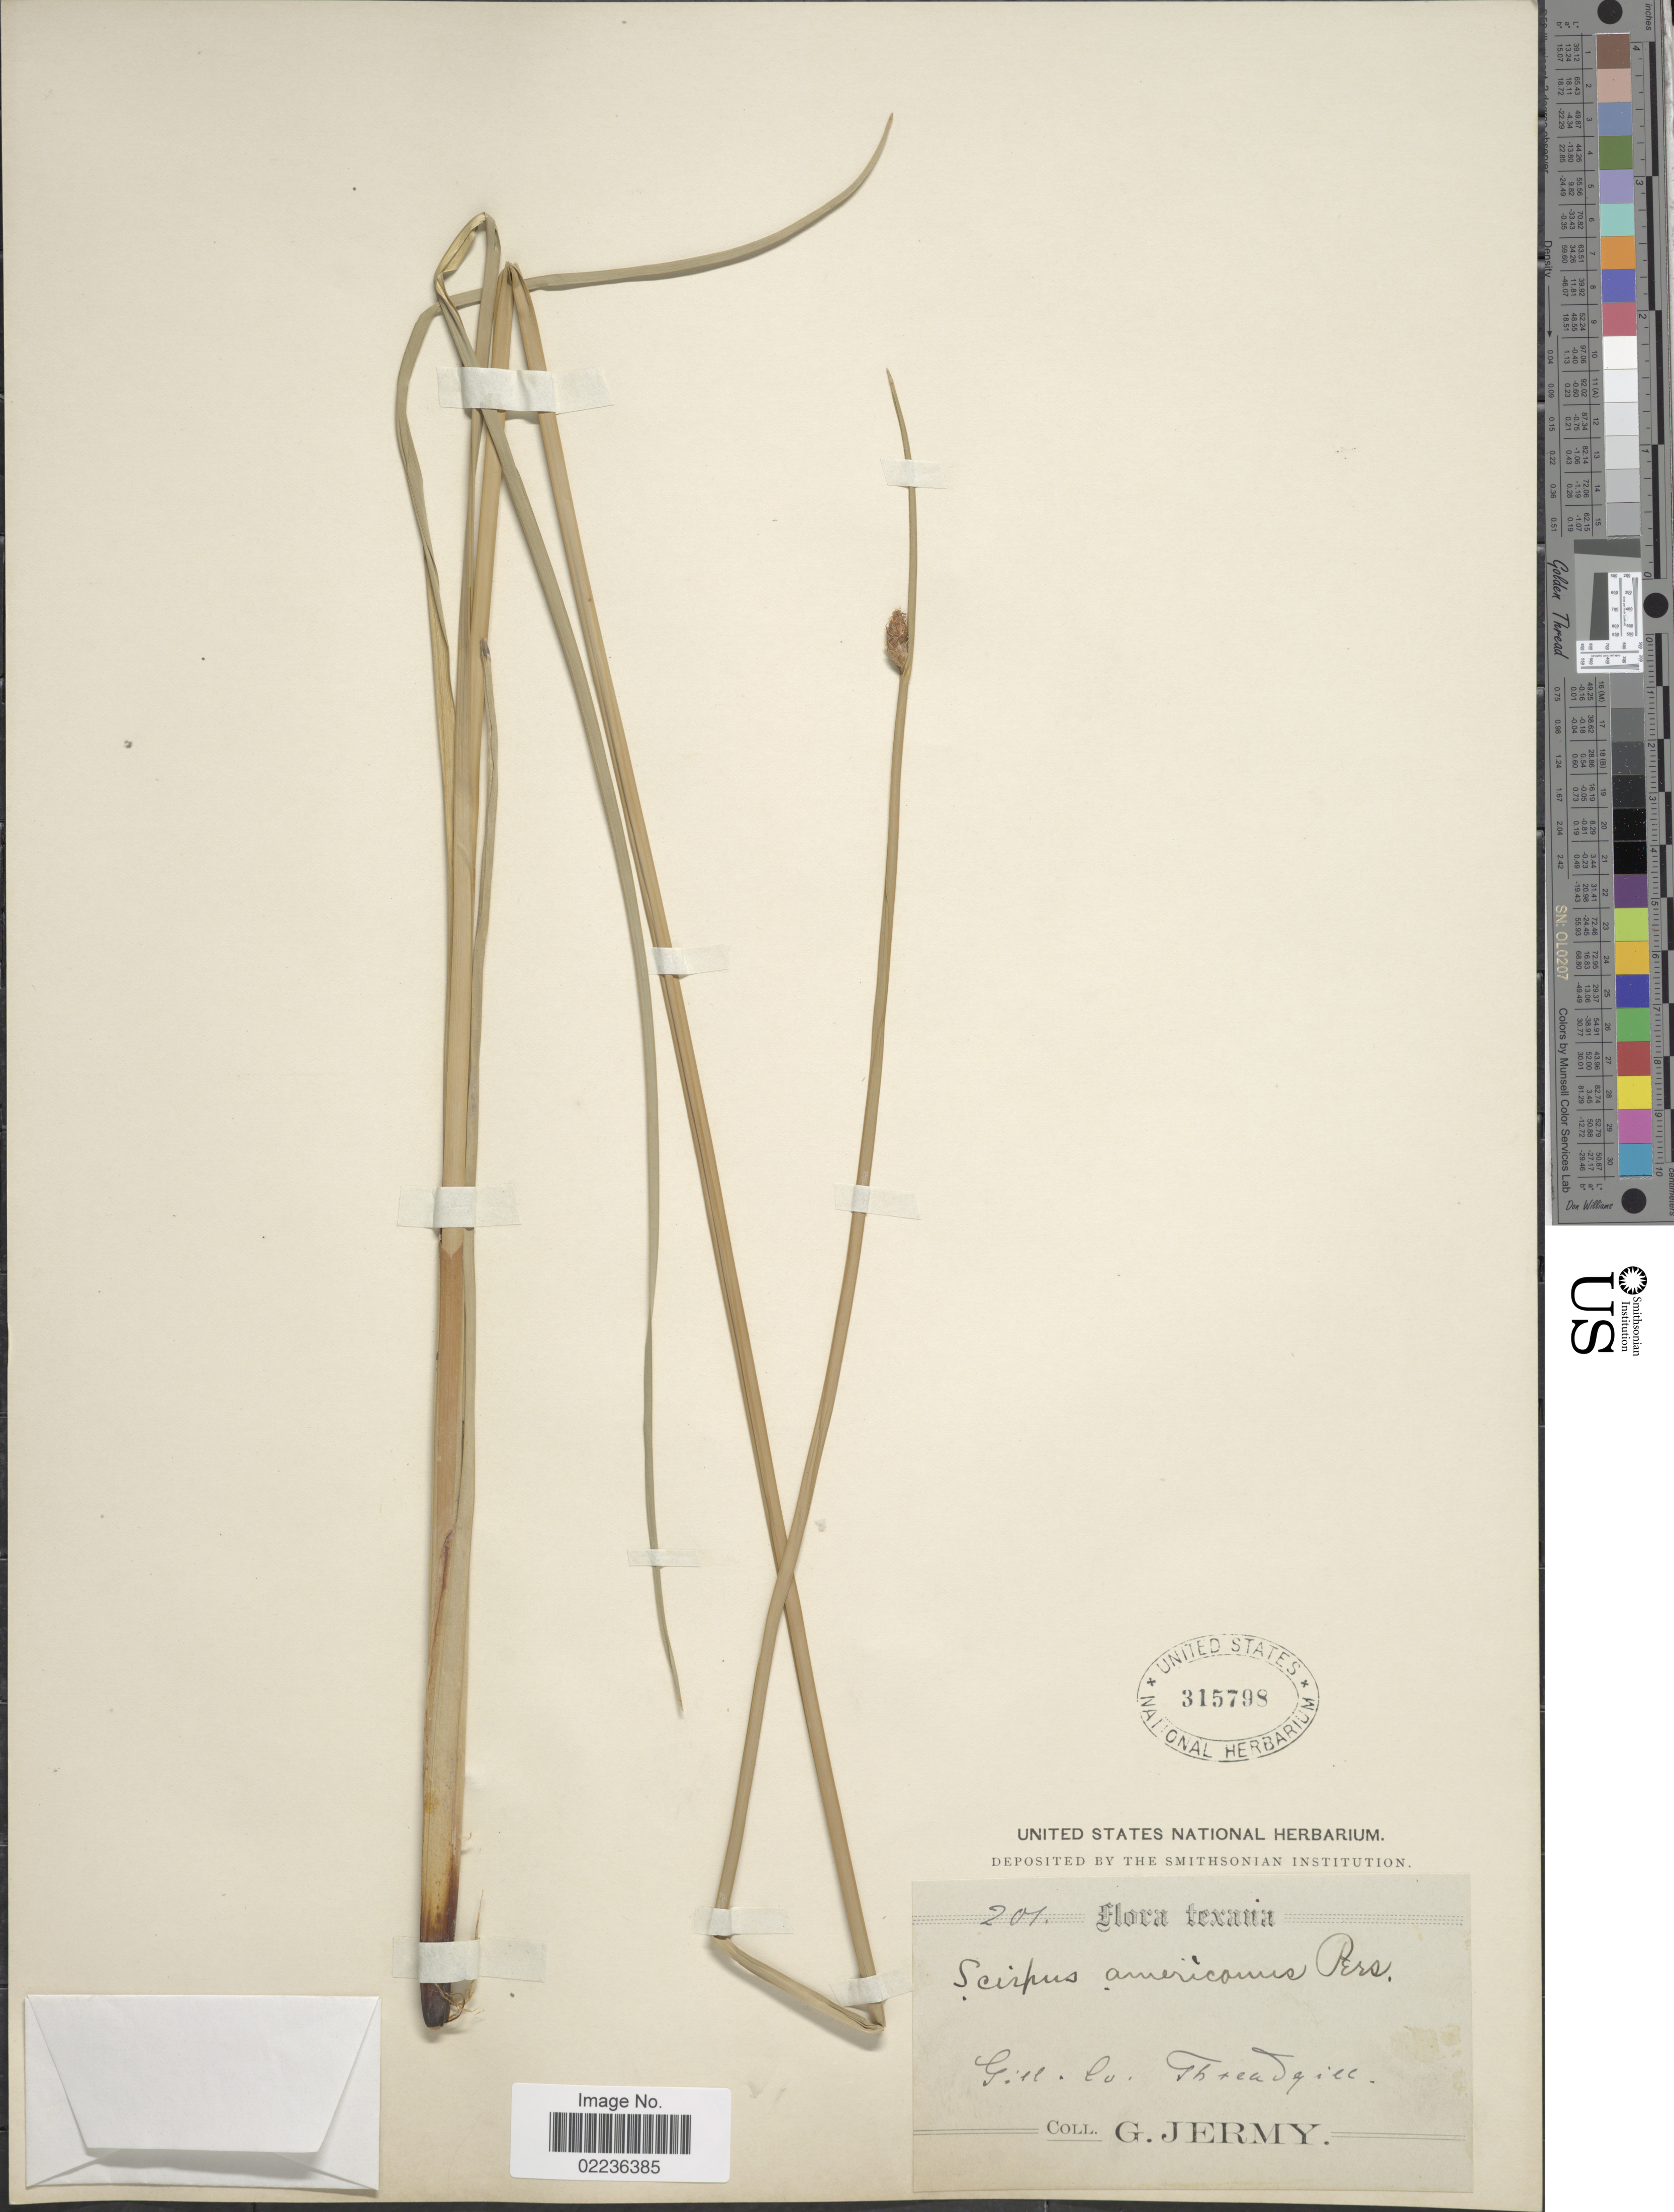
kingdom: Plantae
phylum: Tracheophyta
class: Liliopsida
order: Poales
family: Cyperaceae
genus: Schoenoplectus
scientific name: Schoenoplectus pungens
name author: (Vahl) Palla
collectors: G. Jermy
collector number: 201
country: United States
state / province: Texas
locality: Gill. Co., Threadgill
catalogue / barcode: US 315798